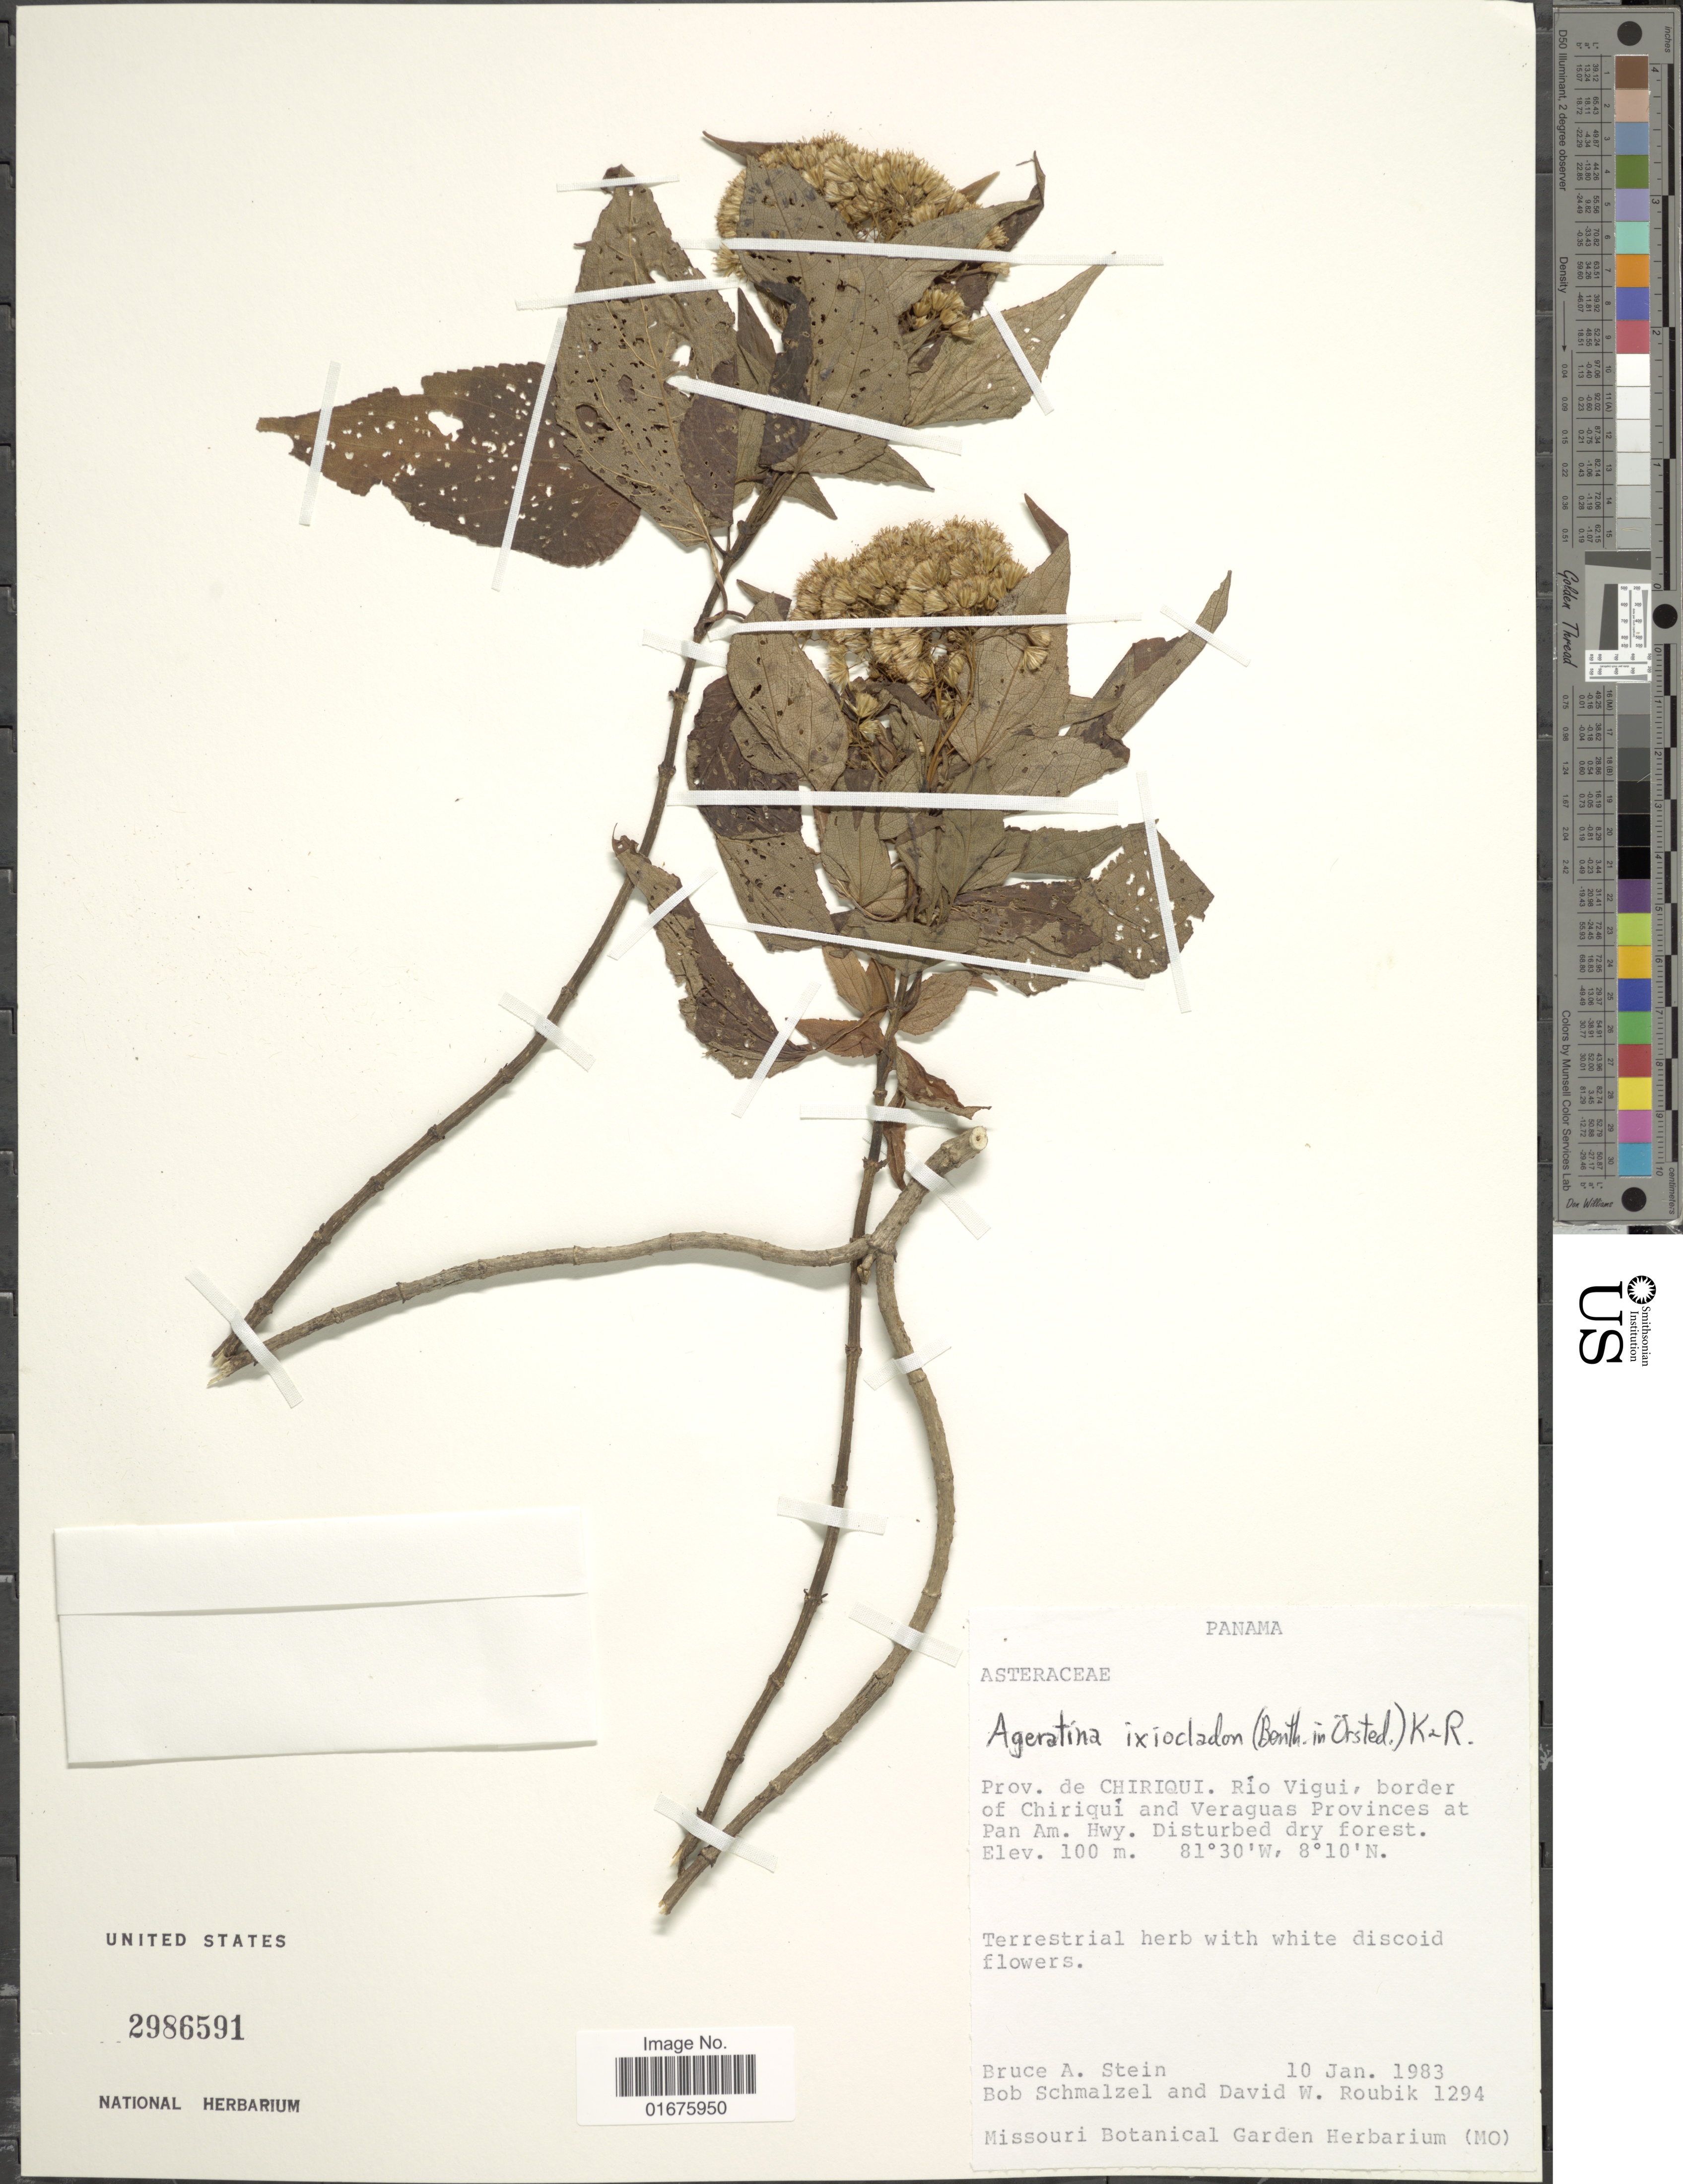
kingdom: Plantae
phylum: Tracheophyta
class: Magnoliopsida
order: Asterales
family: Asteraceae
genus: Ageratina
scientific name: Ageratina ixiocladon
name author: (Benth. ex Oerst.) R.M. King & H. Rob.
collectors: B. A. Stein, B. Schmalzel & D. Roubik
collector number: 1294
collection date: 1983-01-10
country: Panama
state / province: Chiriqui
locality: Río Vigui, border of Chiriquí and Veraguas Provinces at Pan Am. Hwy, Disturbed dry forest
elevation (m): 100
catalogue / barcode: US 2986591